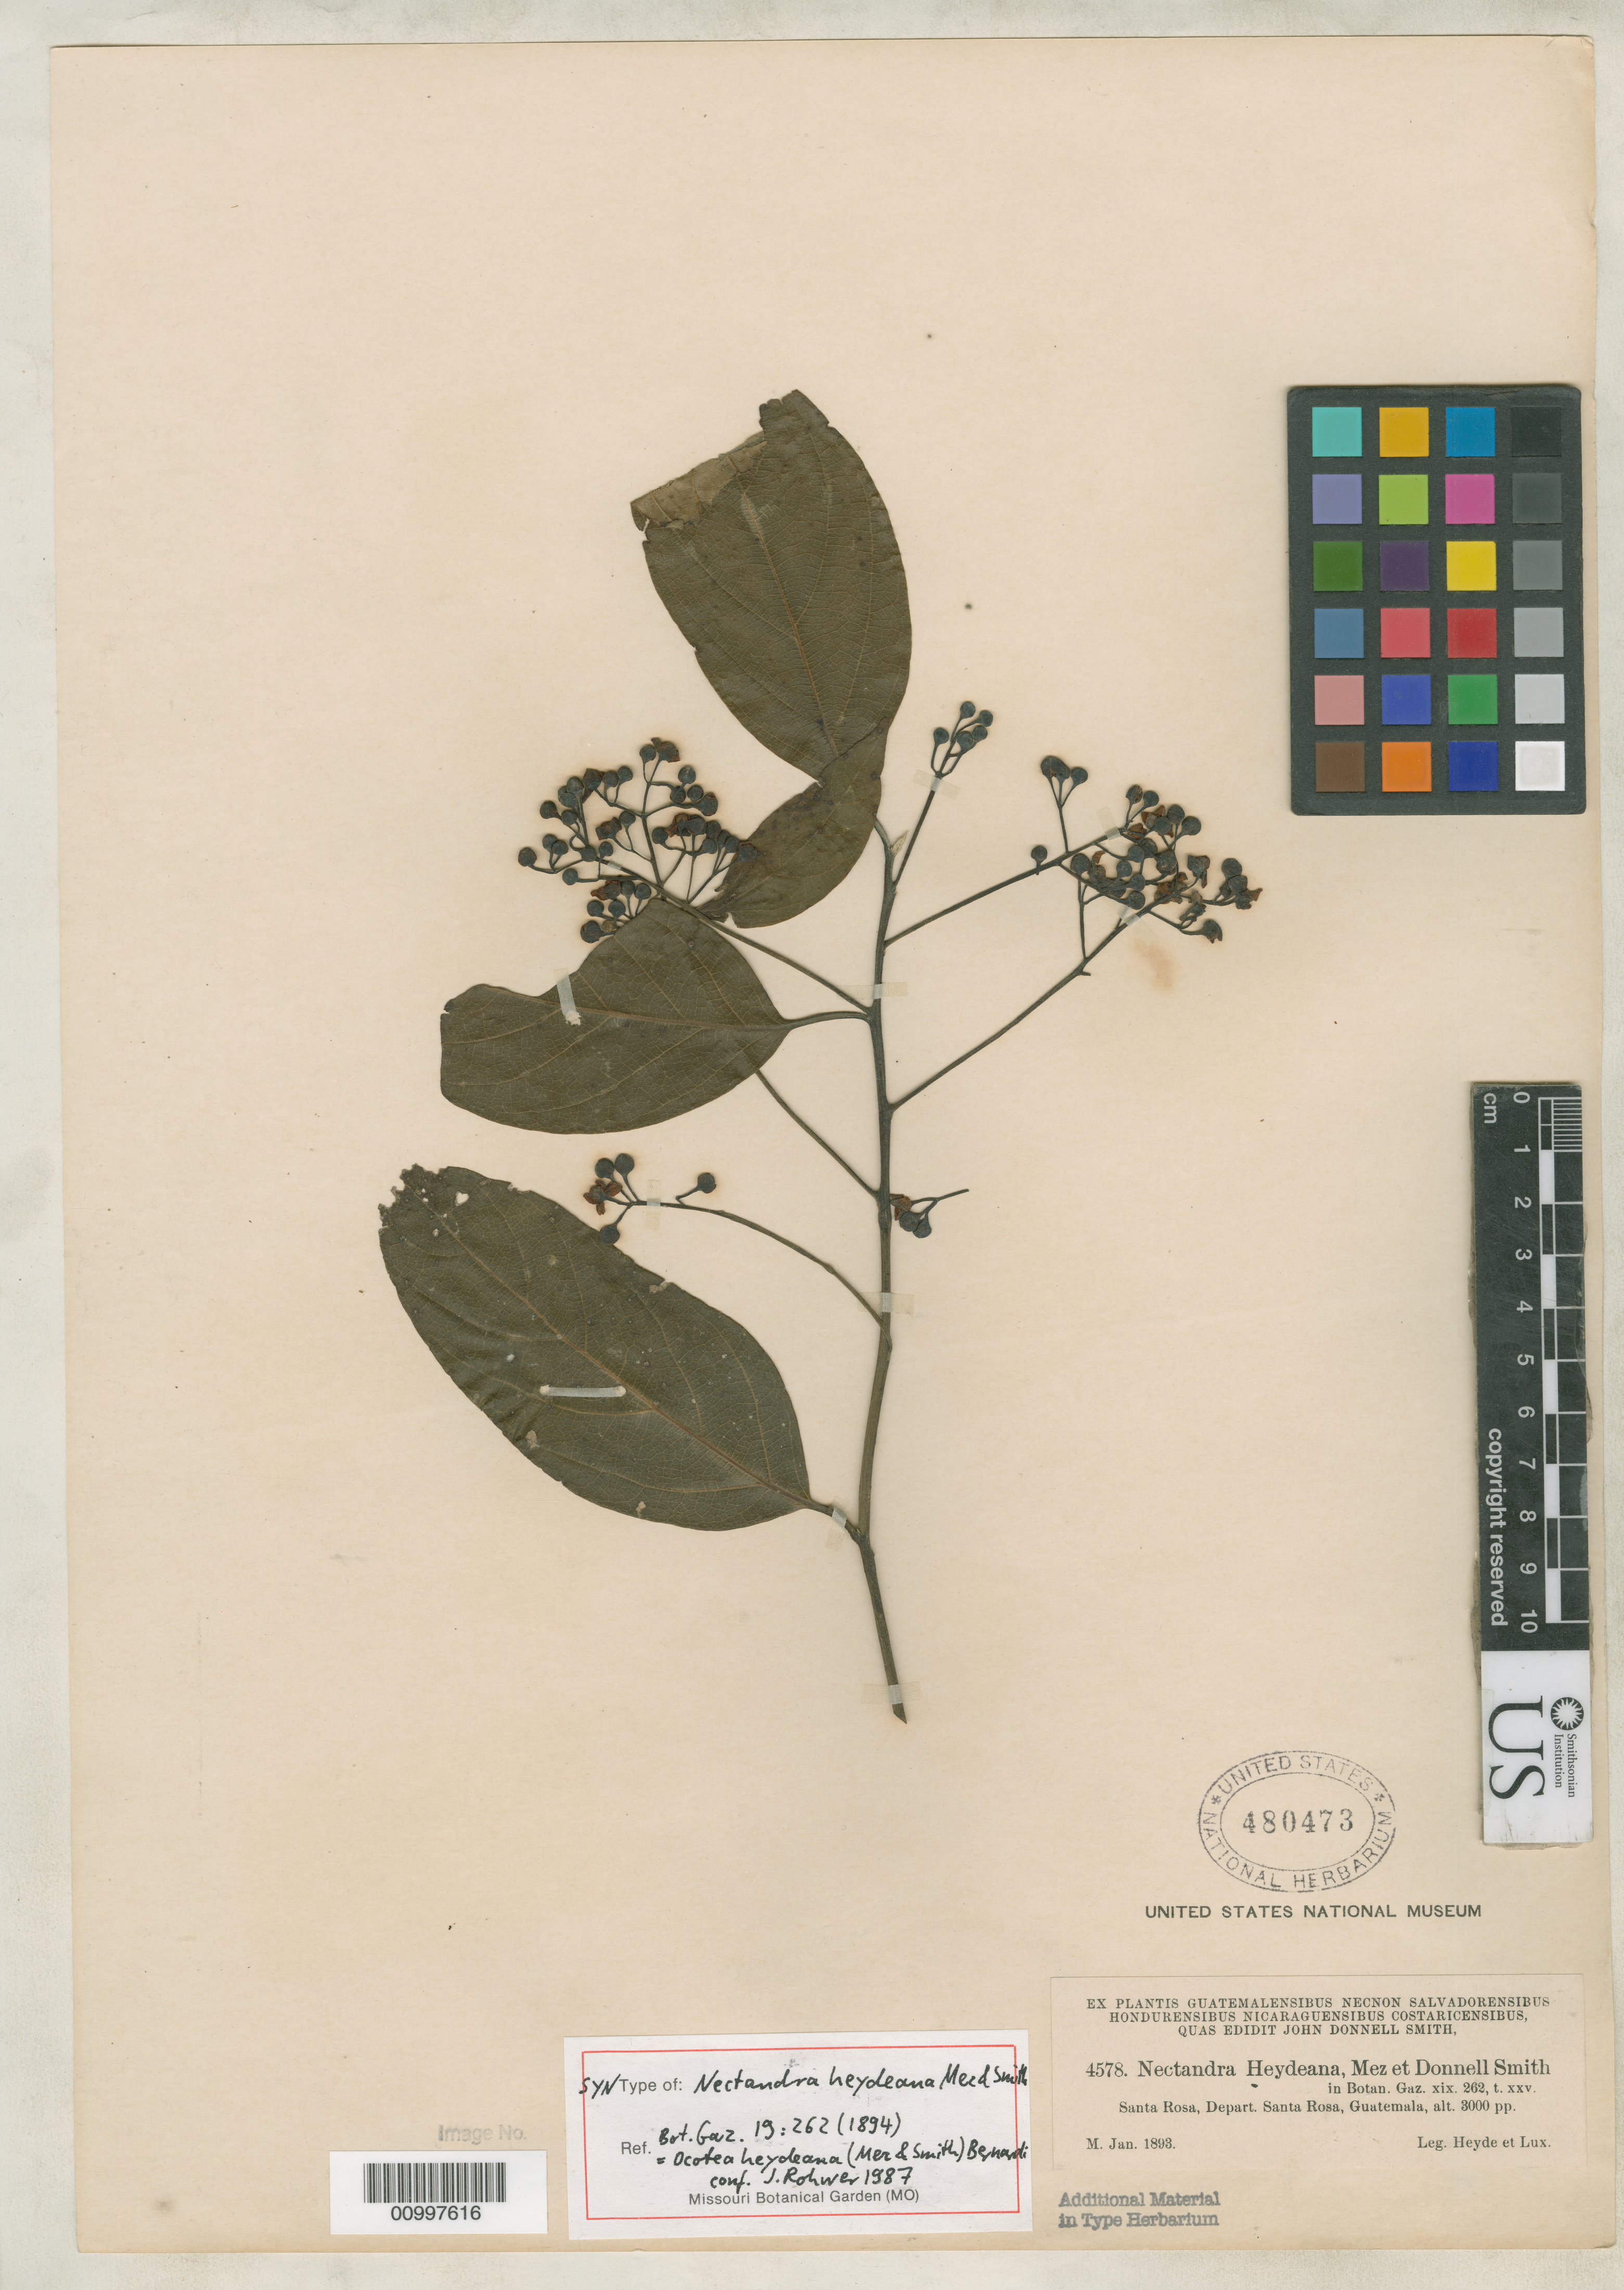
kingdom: Plantae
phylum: Tracheophyta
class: Magnoliopsida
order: Laurales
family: Lauraceae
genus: Nectandra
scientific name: Nectandra heydeana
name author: Mez & Donn. Sm.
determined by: Rohwer, J. G.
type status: Syntype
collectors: E. T. Heyde & E. Lux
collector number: JDS 4578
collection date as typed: Jan 1893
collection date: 1893-01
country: Guatemala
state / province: Santa Rosa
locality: Santa Rosa.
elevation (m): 914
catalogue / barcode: US 480473